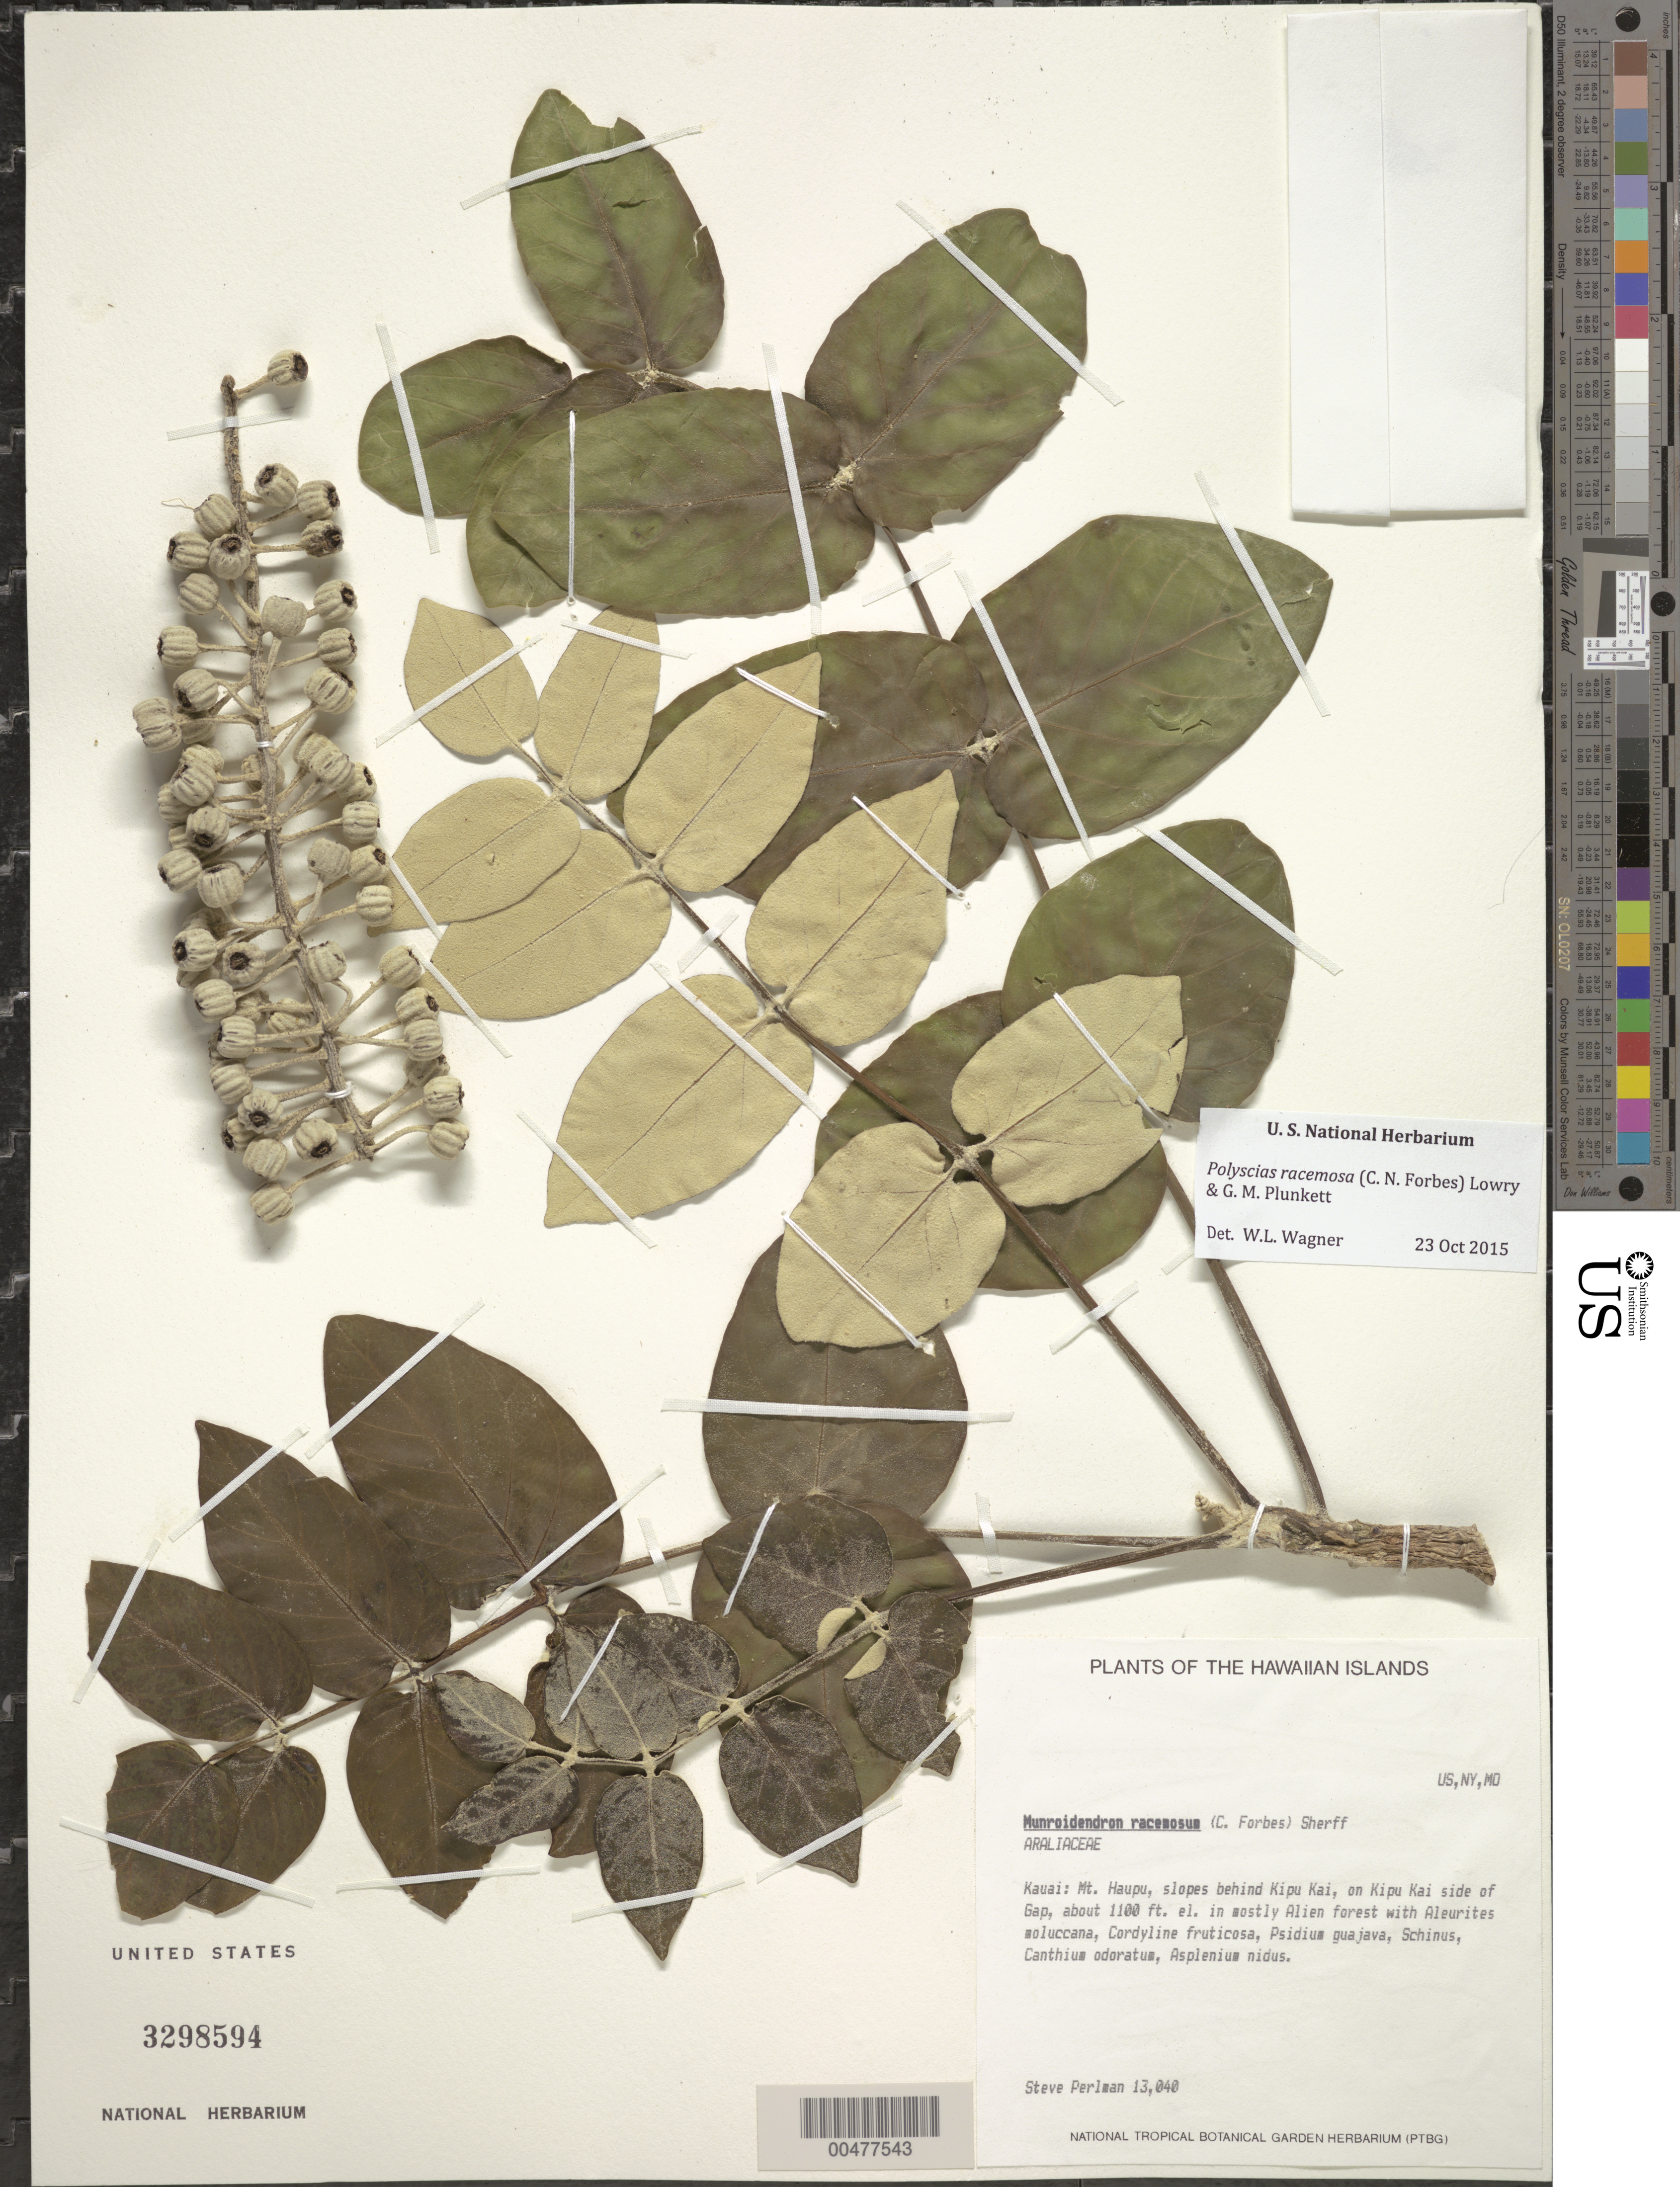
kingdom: Plantae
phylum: Tracheophyta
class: Magnoliopsida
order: Apiales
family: Araliaceae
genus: Polyscias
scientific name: Polyscias lallanii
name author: Singh & Sanjeet Kumar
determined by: Wagner, W. L., (BOT), Smithsonian Institution - National Museum of Natural History (UNITED STATES)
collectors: S. P. Perlman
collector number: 13040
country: United States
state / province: Hawaii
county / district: Kauai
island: Kaua'i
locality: Mt. Haupu, slopes behind Kipu Kai, on Kipu Kai side of gap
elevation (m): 335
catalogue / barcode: US 3298594